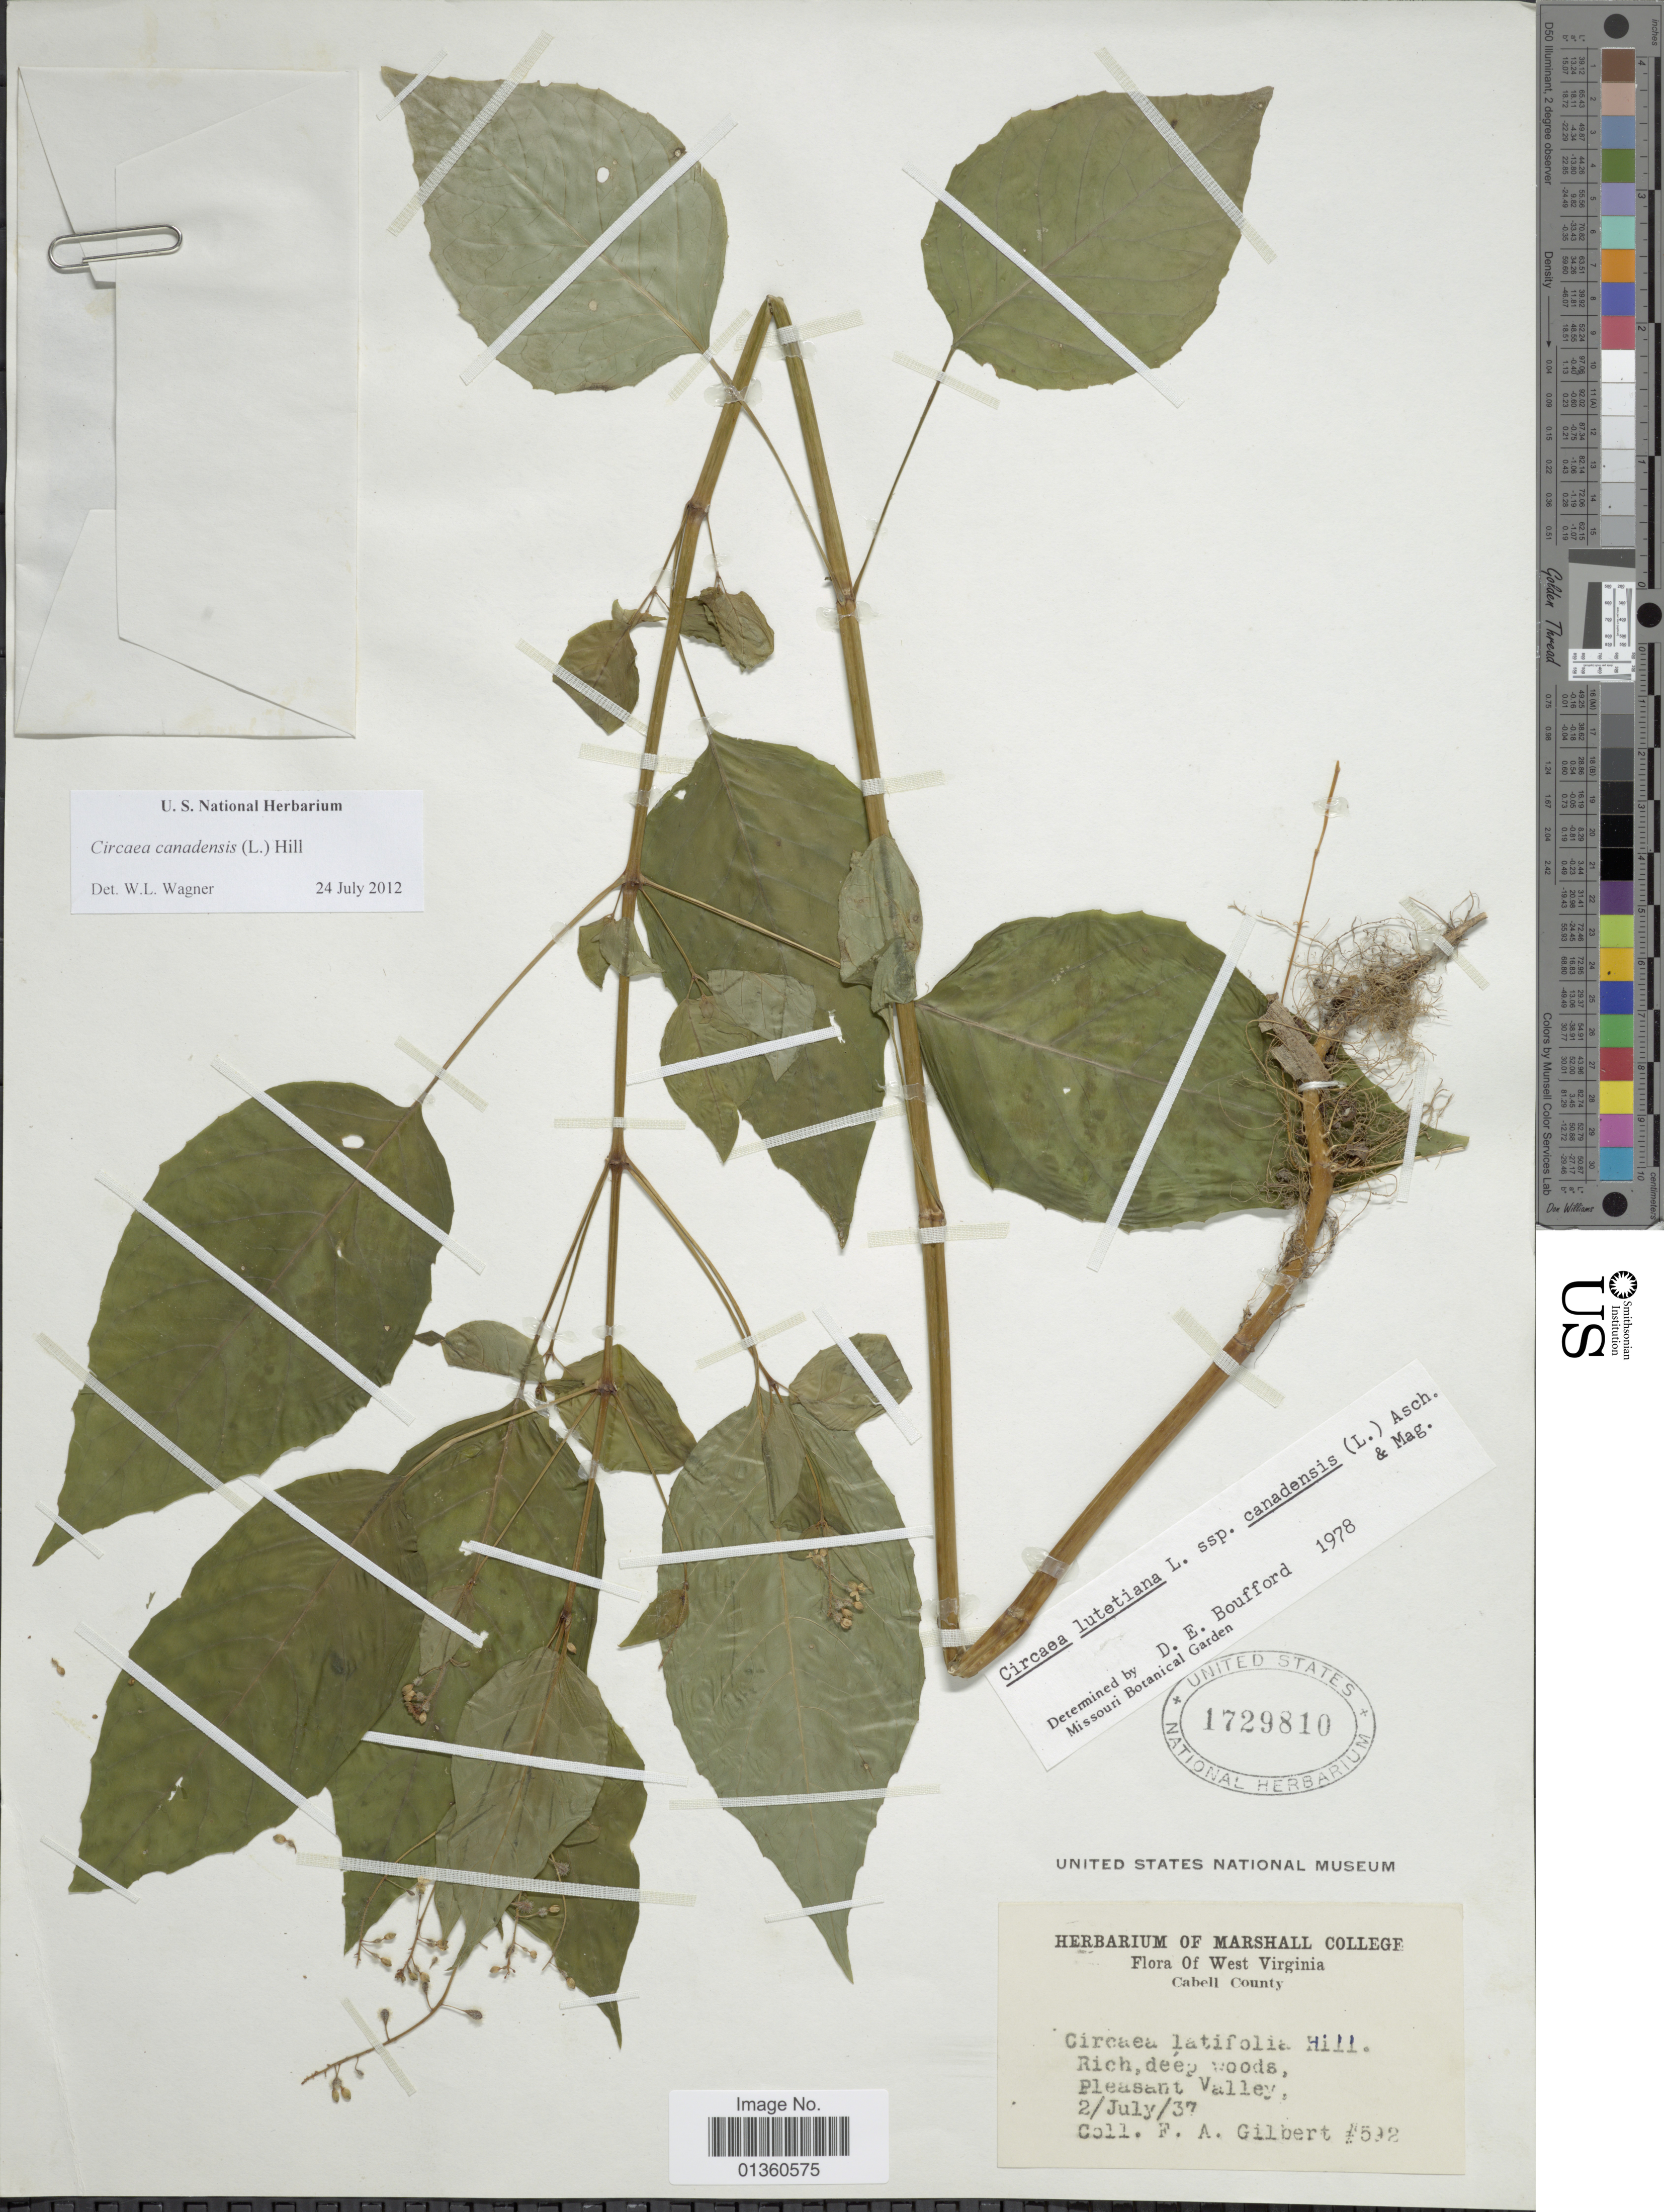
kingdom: Plantae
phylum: Tracheophyta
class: Magnoliopsida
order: Myrtales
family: Onagraceae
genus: Circaea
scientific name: Circaea canadensis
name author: (L.) Hill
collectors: F. A. Gilbert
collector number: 592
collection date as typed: Transcribed d/m/y: 2/7/37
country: United States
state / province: West Virginia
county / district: Cabell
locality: West Virginia. Cabell County. Pleasant Valley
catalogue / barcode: US 1729810